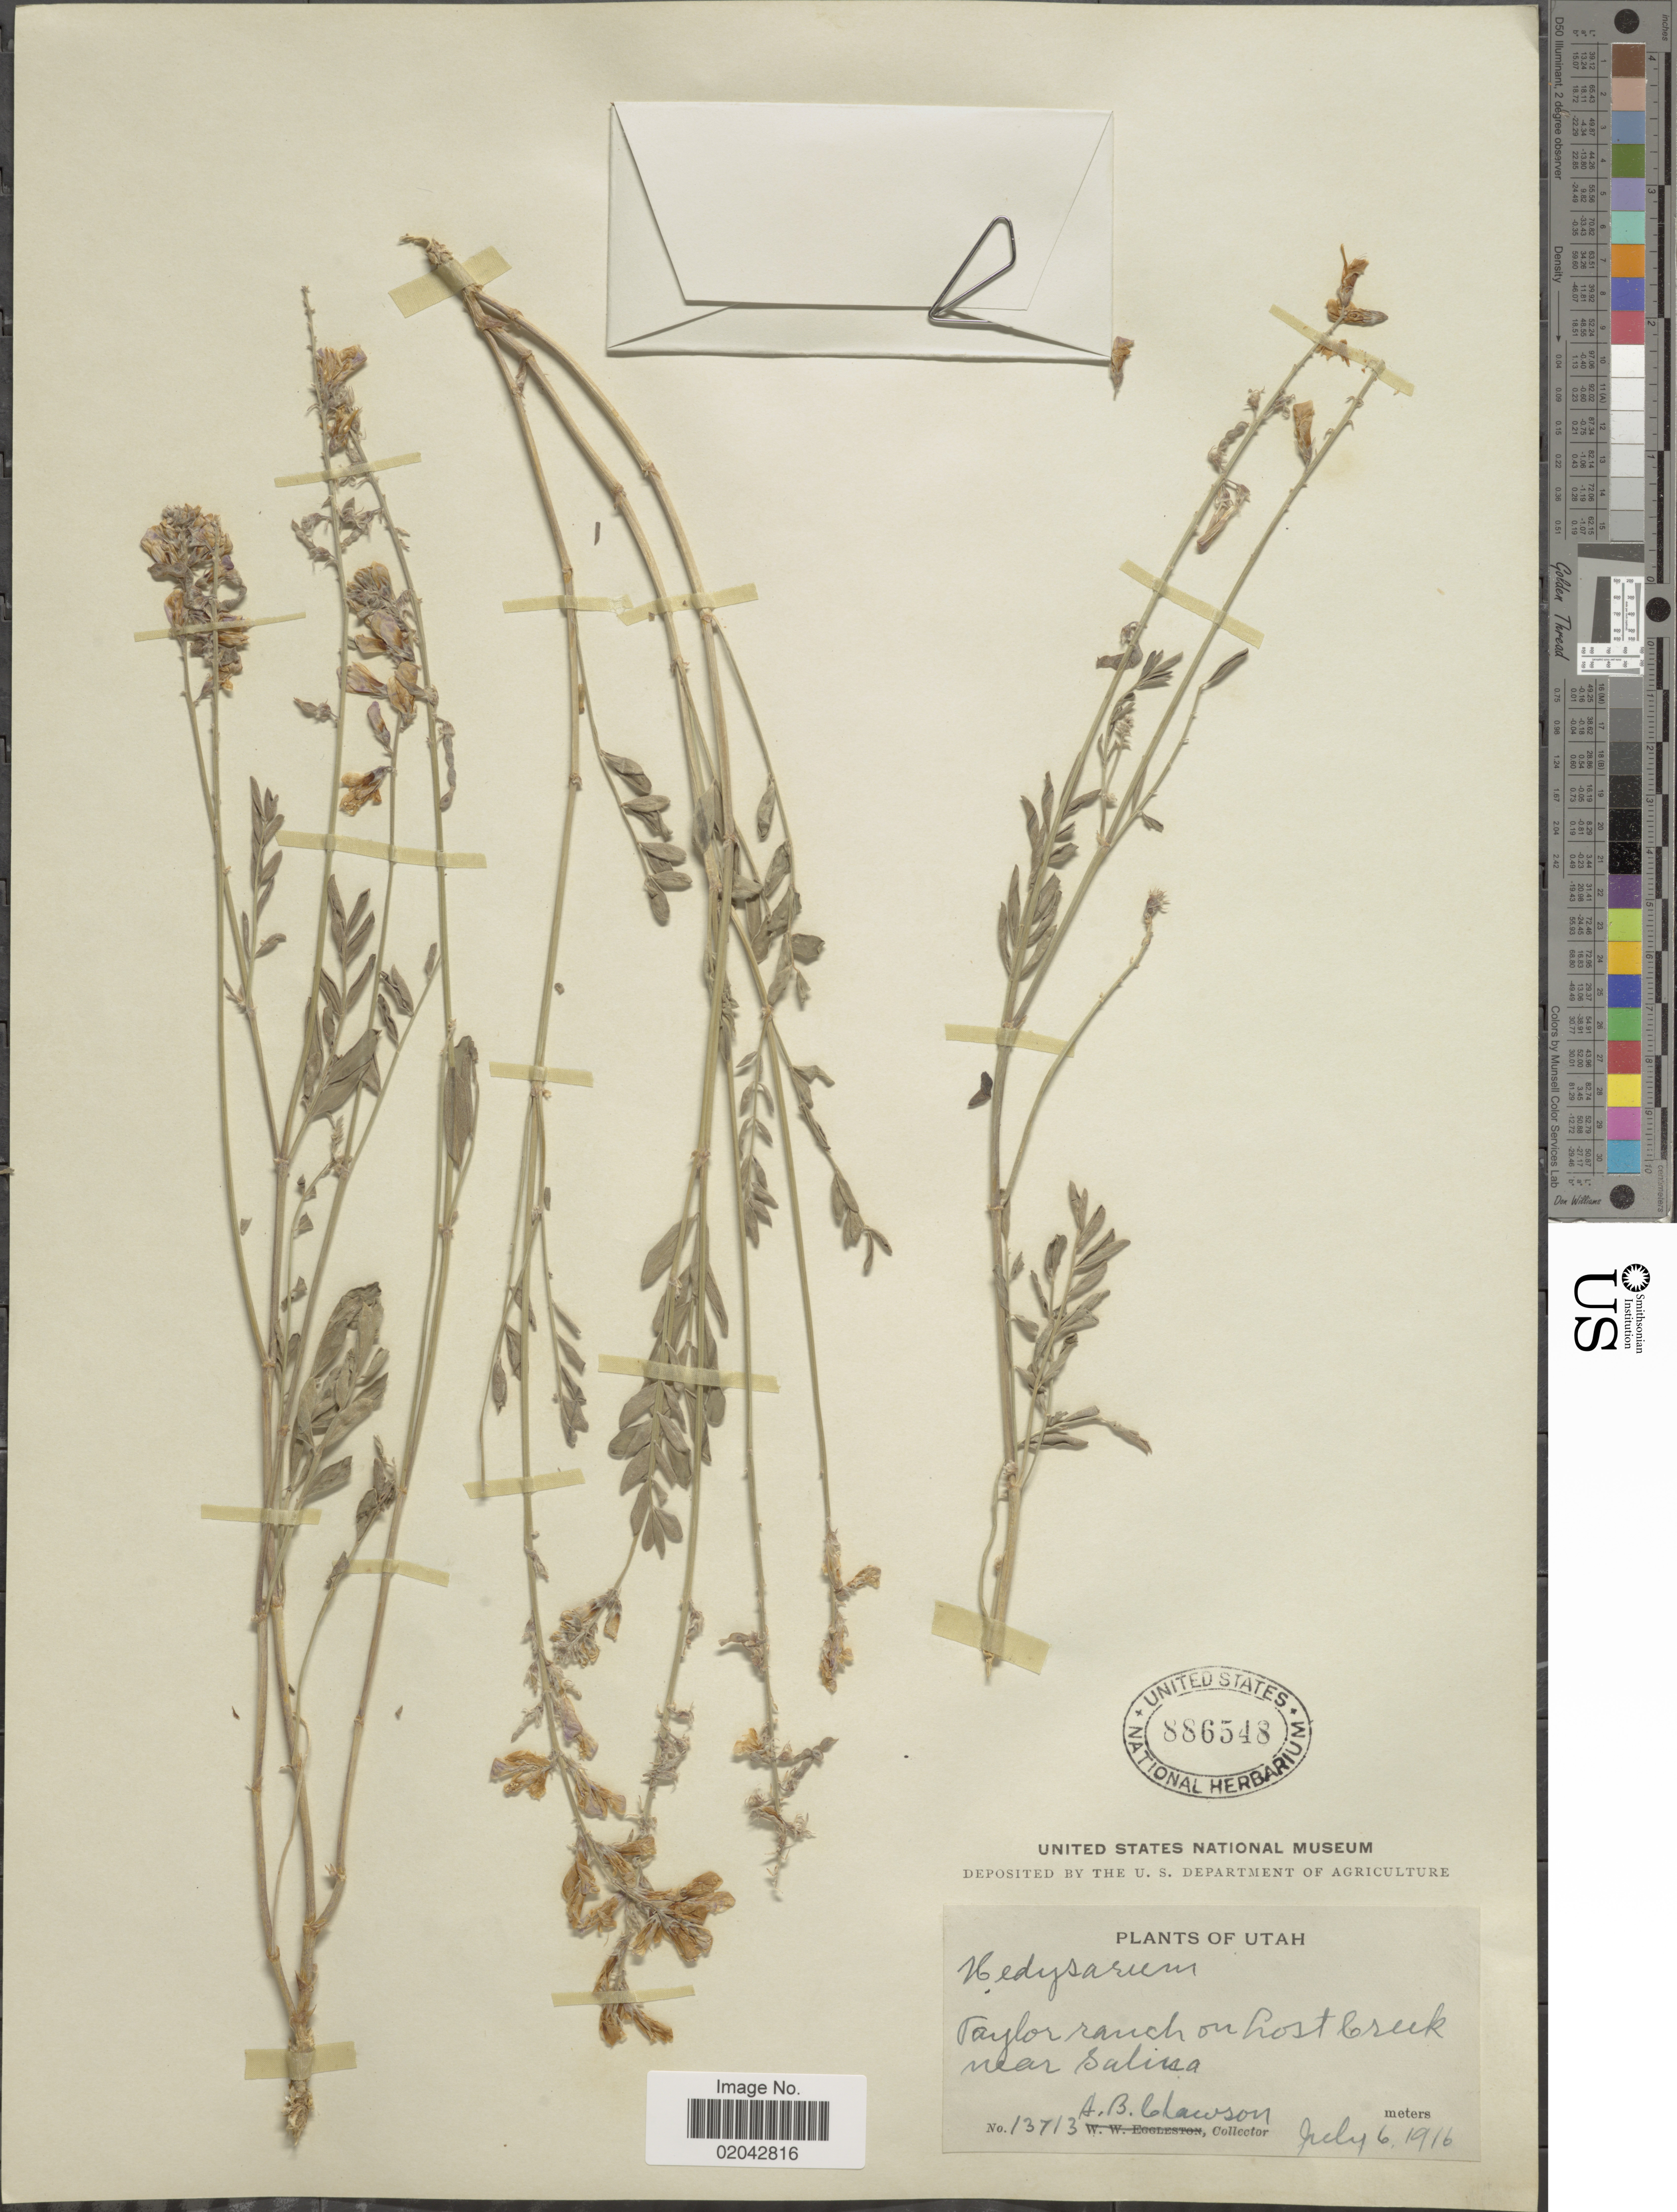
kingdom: Plantae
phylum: Tracheophyta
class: Magnoliopsida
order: Fabales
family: Fabaceae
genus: Hedysarum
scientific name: Hedysarum pabulare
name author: A. Nelson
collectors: A. Clawson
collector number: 13713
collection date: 1916-07-06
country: United States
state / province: Utah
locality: Taylor ranch on Lost Creek near Salina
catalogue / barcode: US 886548